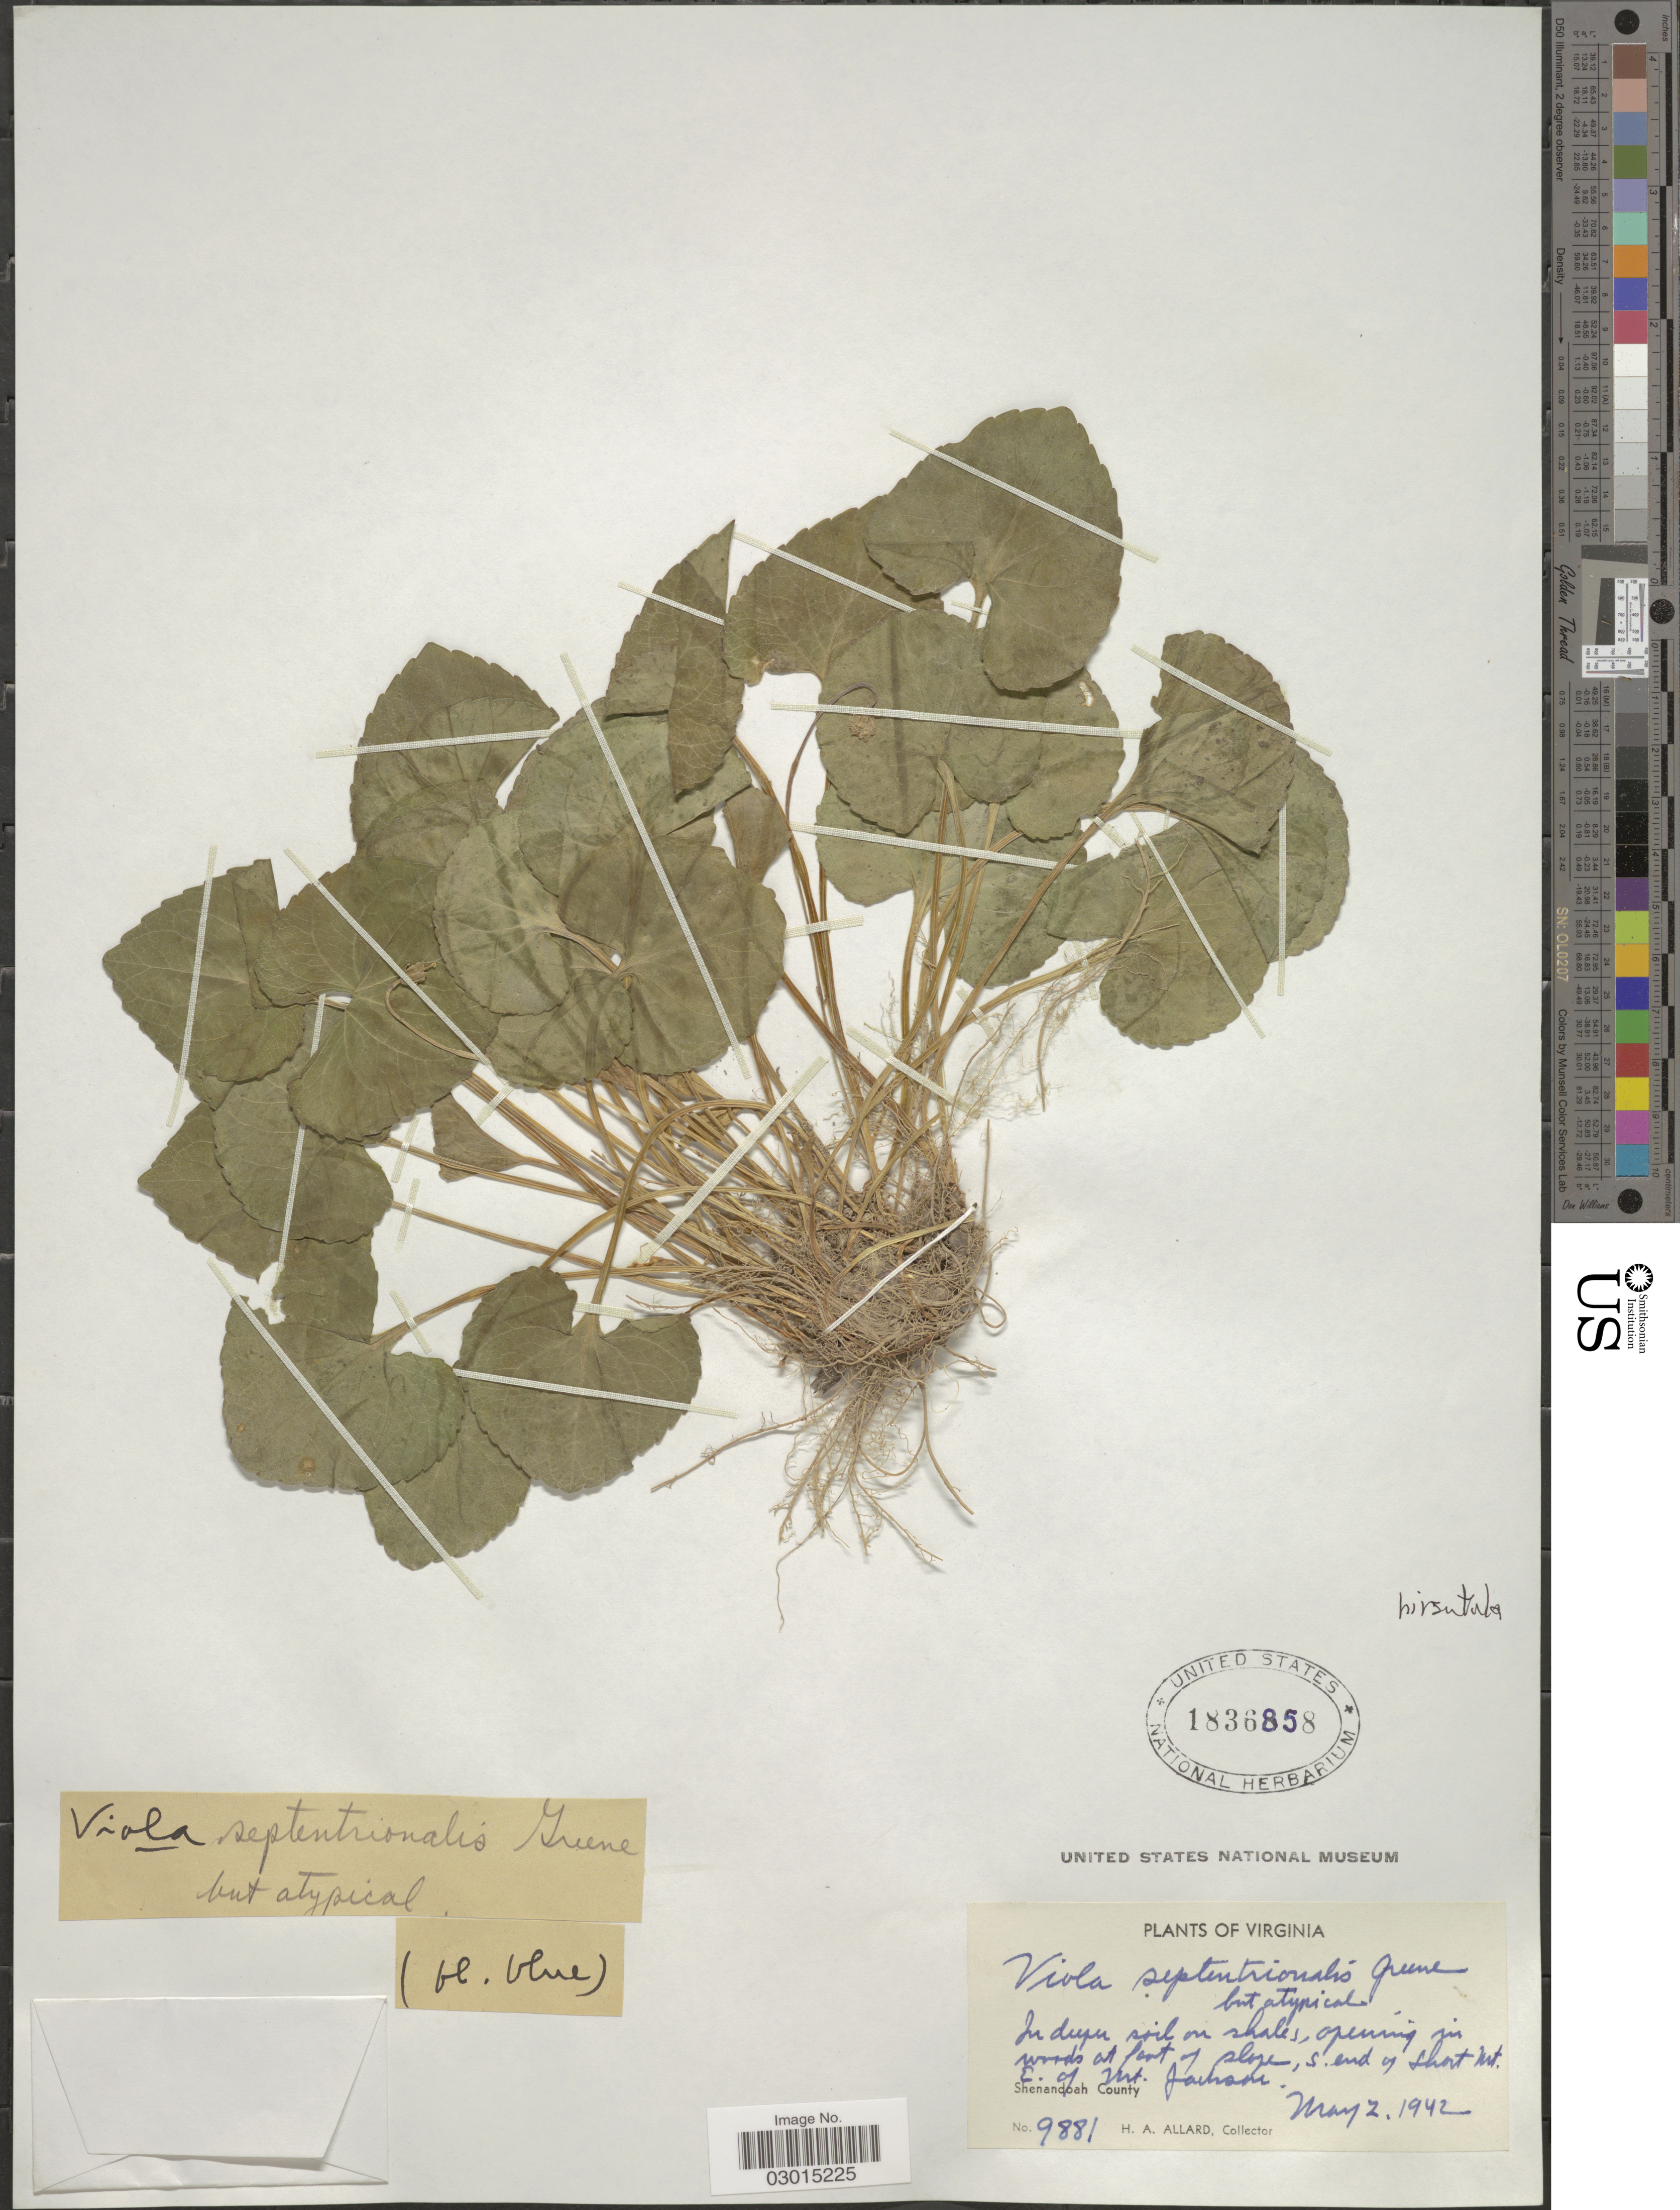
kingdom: Plantae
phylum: Tracheophyta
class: Magnoliopsida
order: Malpighiales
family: Violaceae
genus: Viola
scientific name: Viola hirsutula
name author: Brainerd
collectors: H. A. Allard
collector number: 9881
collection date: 1942-05-02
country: United States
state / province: Virginia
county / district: Shenandoah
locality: In deeper soil on shales, opening in woods at foot of slope, S. end of Short Mt. E. of Mt. Jackson. Shenandoah County.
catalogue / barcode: US 1836858